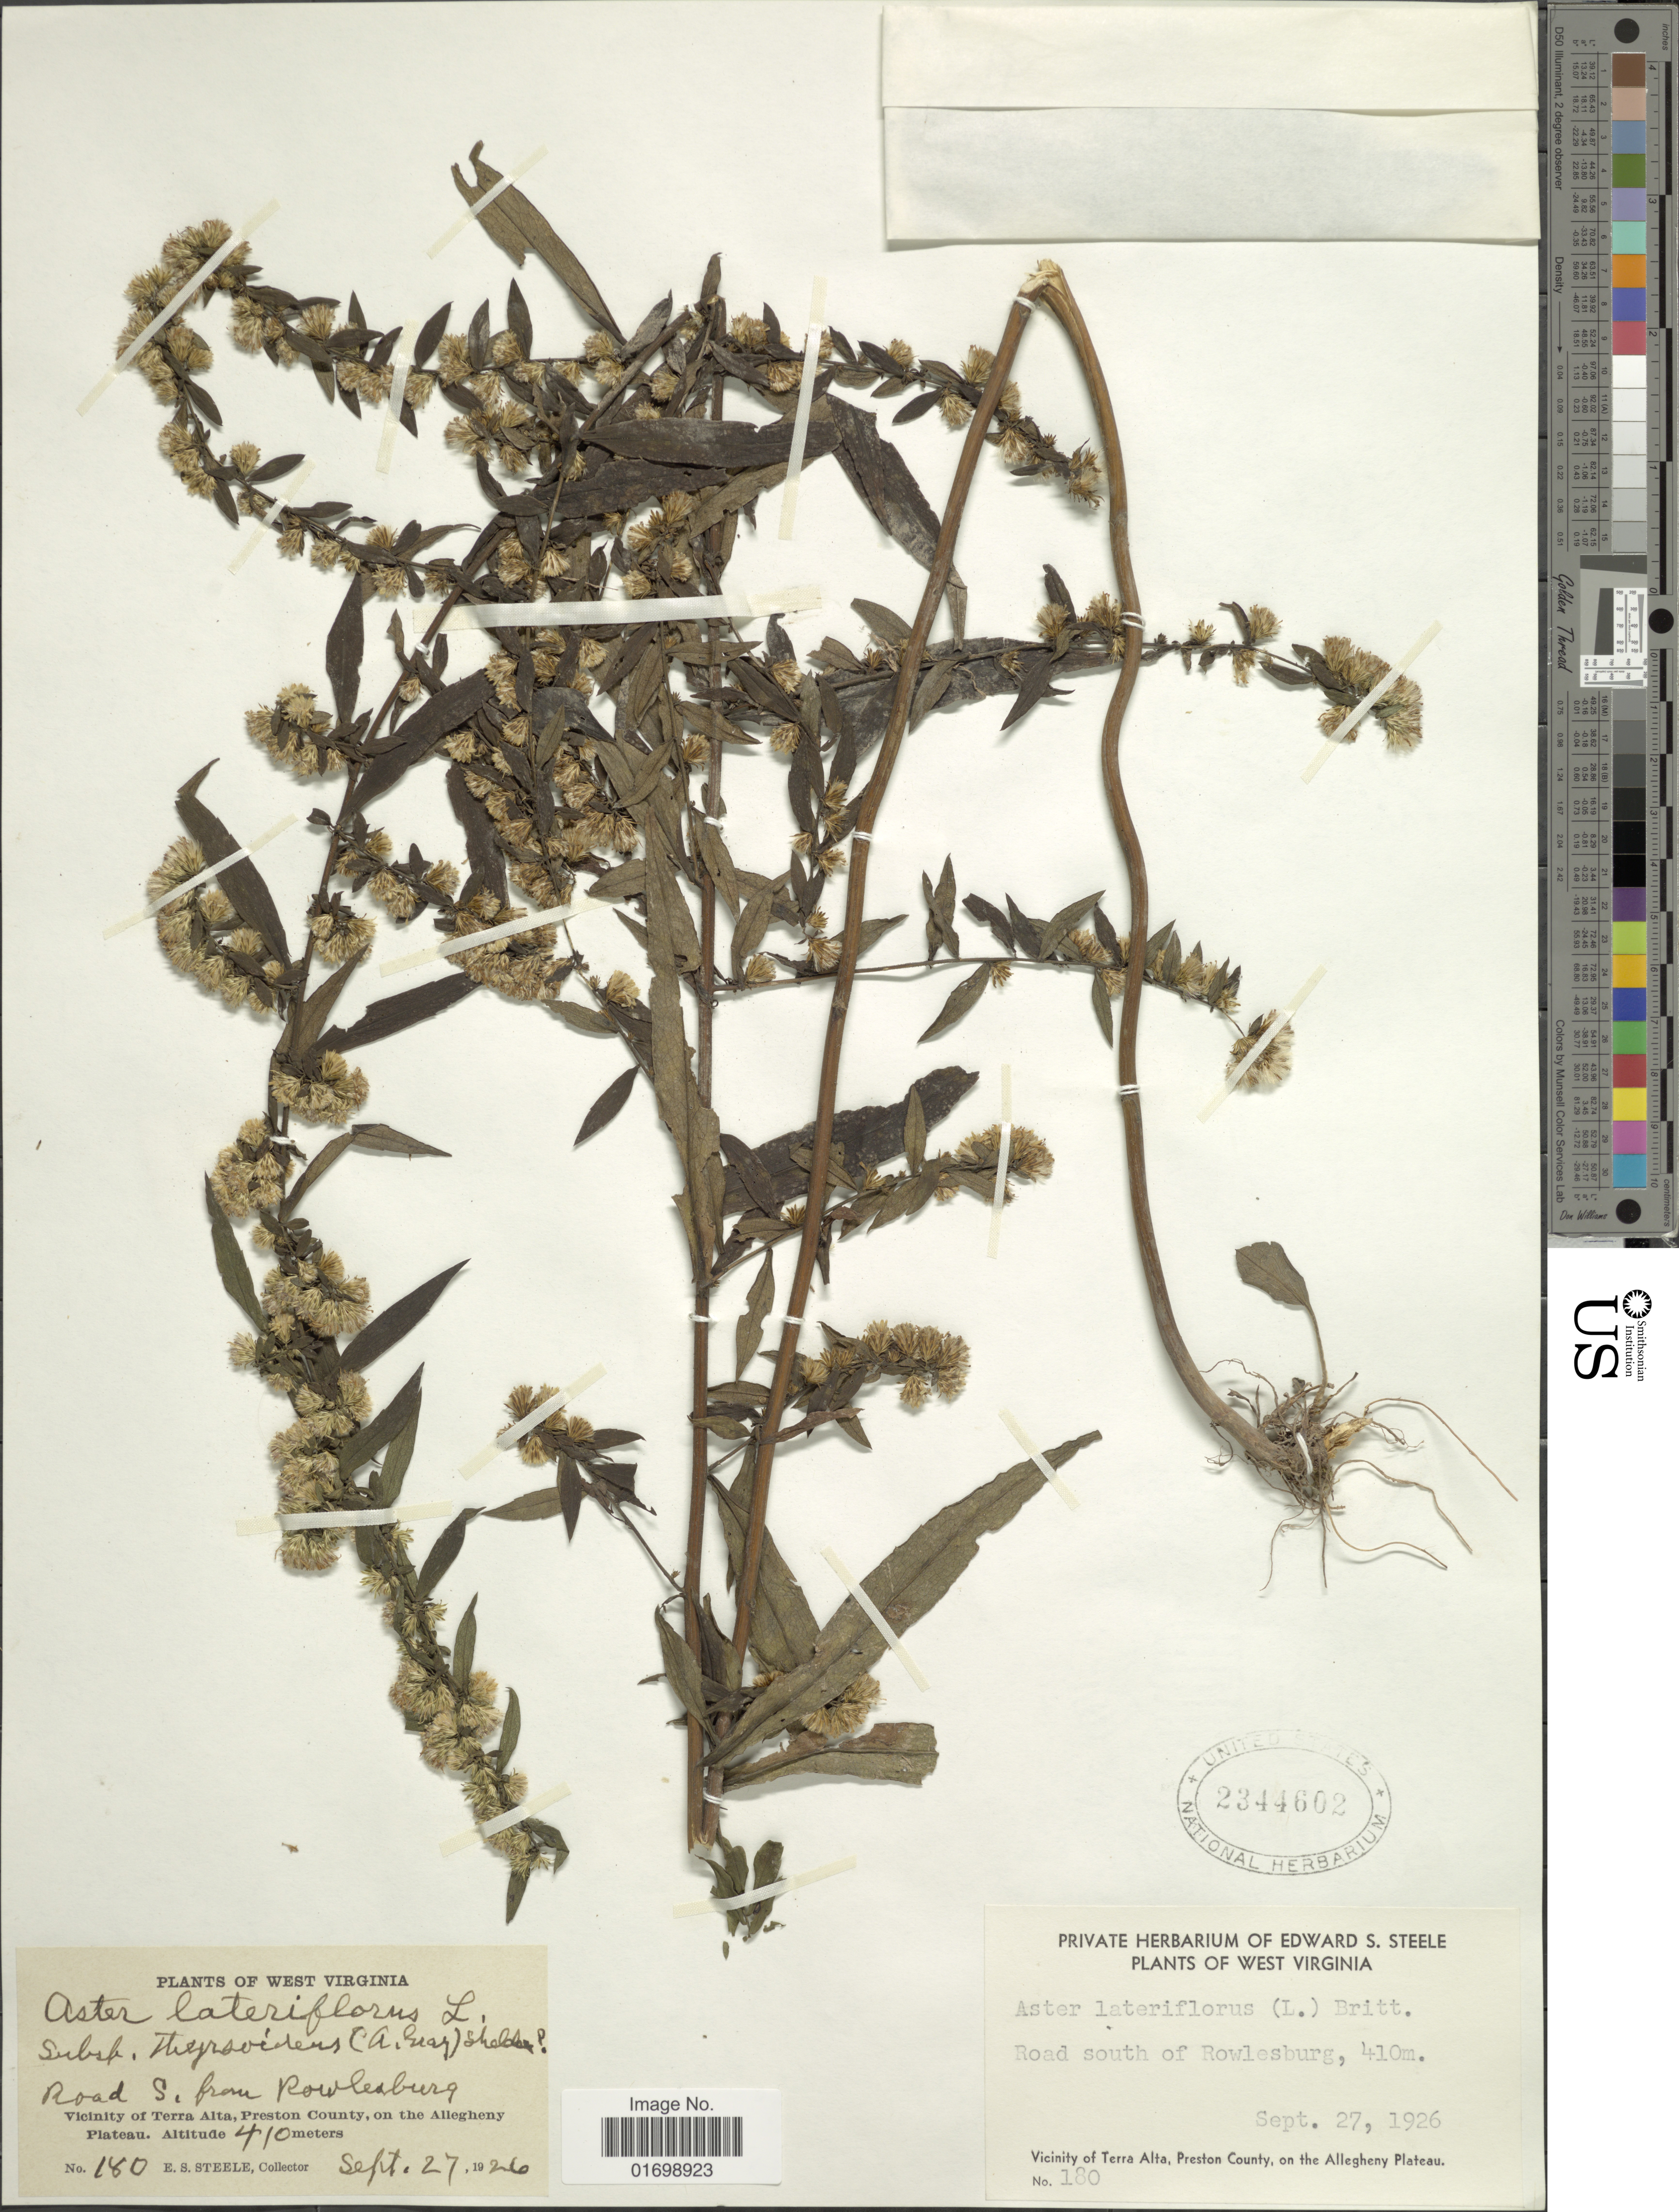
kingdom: Plantae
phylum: Tracheophyta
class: Magnoliopsida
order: Asterales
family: Asteraceae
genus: Symphyotrichum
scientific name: Symphyotrichum lateriflorum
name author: (L.) Á. Löve & D. Löve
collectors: E. Steele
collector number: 180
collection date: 1926-09-27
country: United States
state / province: West Virginia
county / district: Preston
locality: Road S. from Rowlesburg, Vicinity of Terra Alta, Preston County, On the Allegheny Plateau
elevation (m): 140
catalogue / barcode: US 2344602